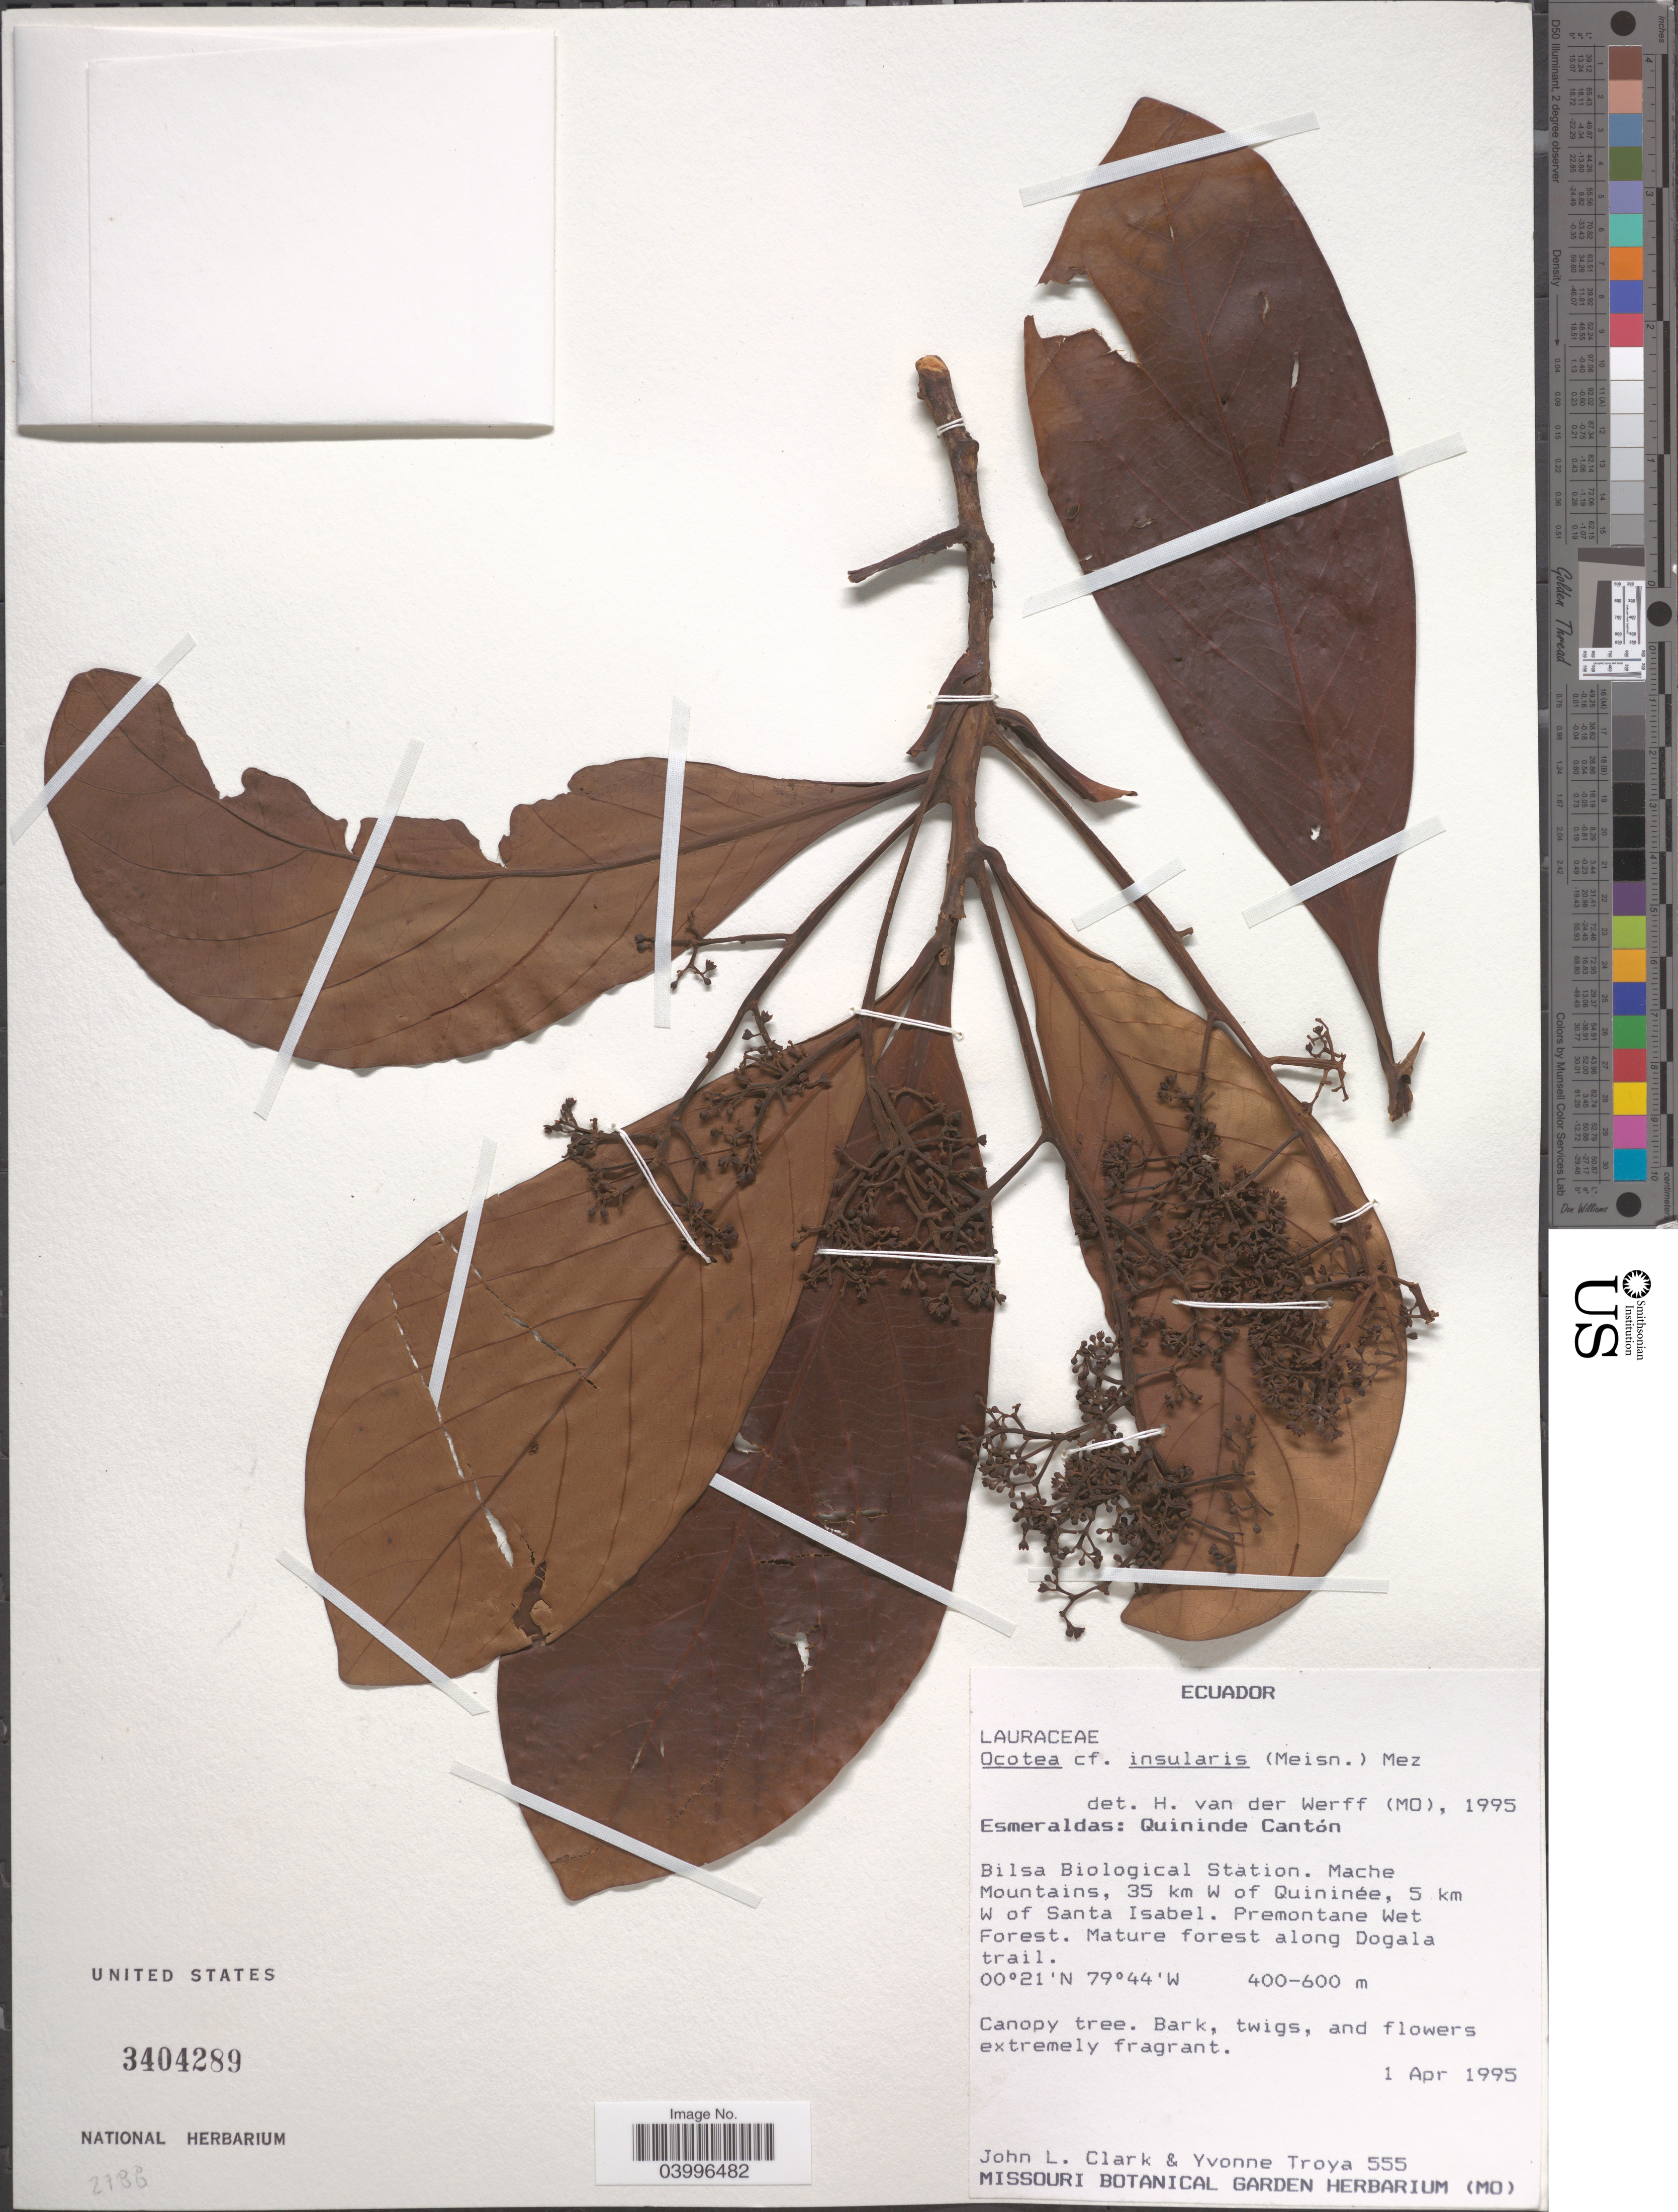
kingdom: Plantae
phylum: Tracheophyta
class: Magnoliopsida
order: Laurales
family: Lauraceae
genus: Ocotea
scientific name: Ocotea insularis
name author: (Meisn.) Mez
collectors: J. L. Clark & Y. Troya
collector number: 555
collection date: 1995-04-01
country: Ecuador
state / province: Esmeraldas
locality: Quininde Cantón. Bilsa Biological Station. Mache Mountains, 35 km W of Quininée, 5 km W of Santa Isabel. Premontane Wet Forest. Mature forest along Dogala trail.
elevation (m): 400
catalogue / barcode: US 3404289